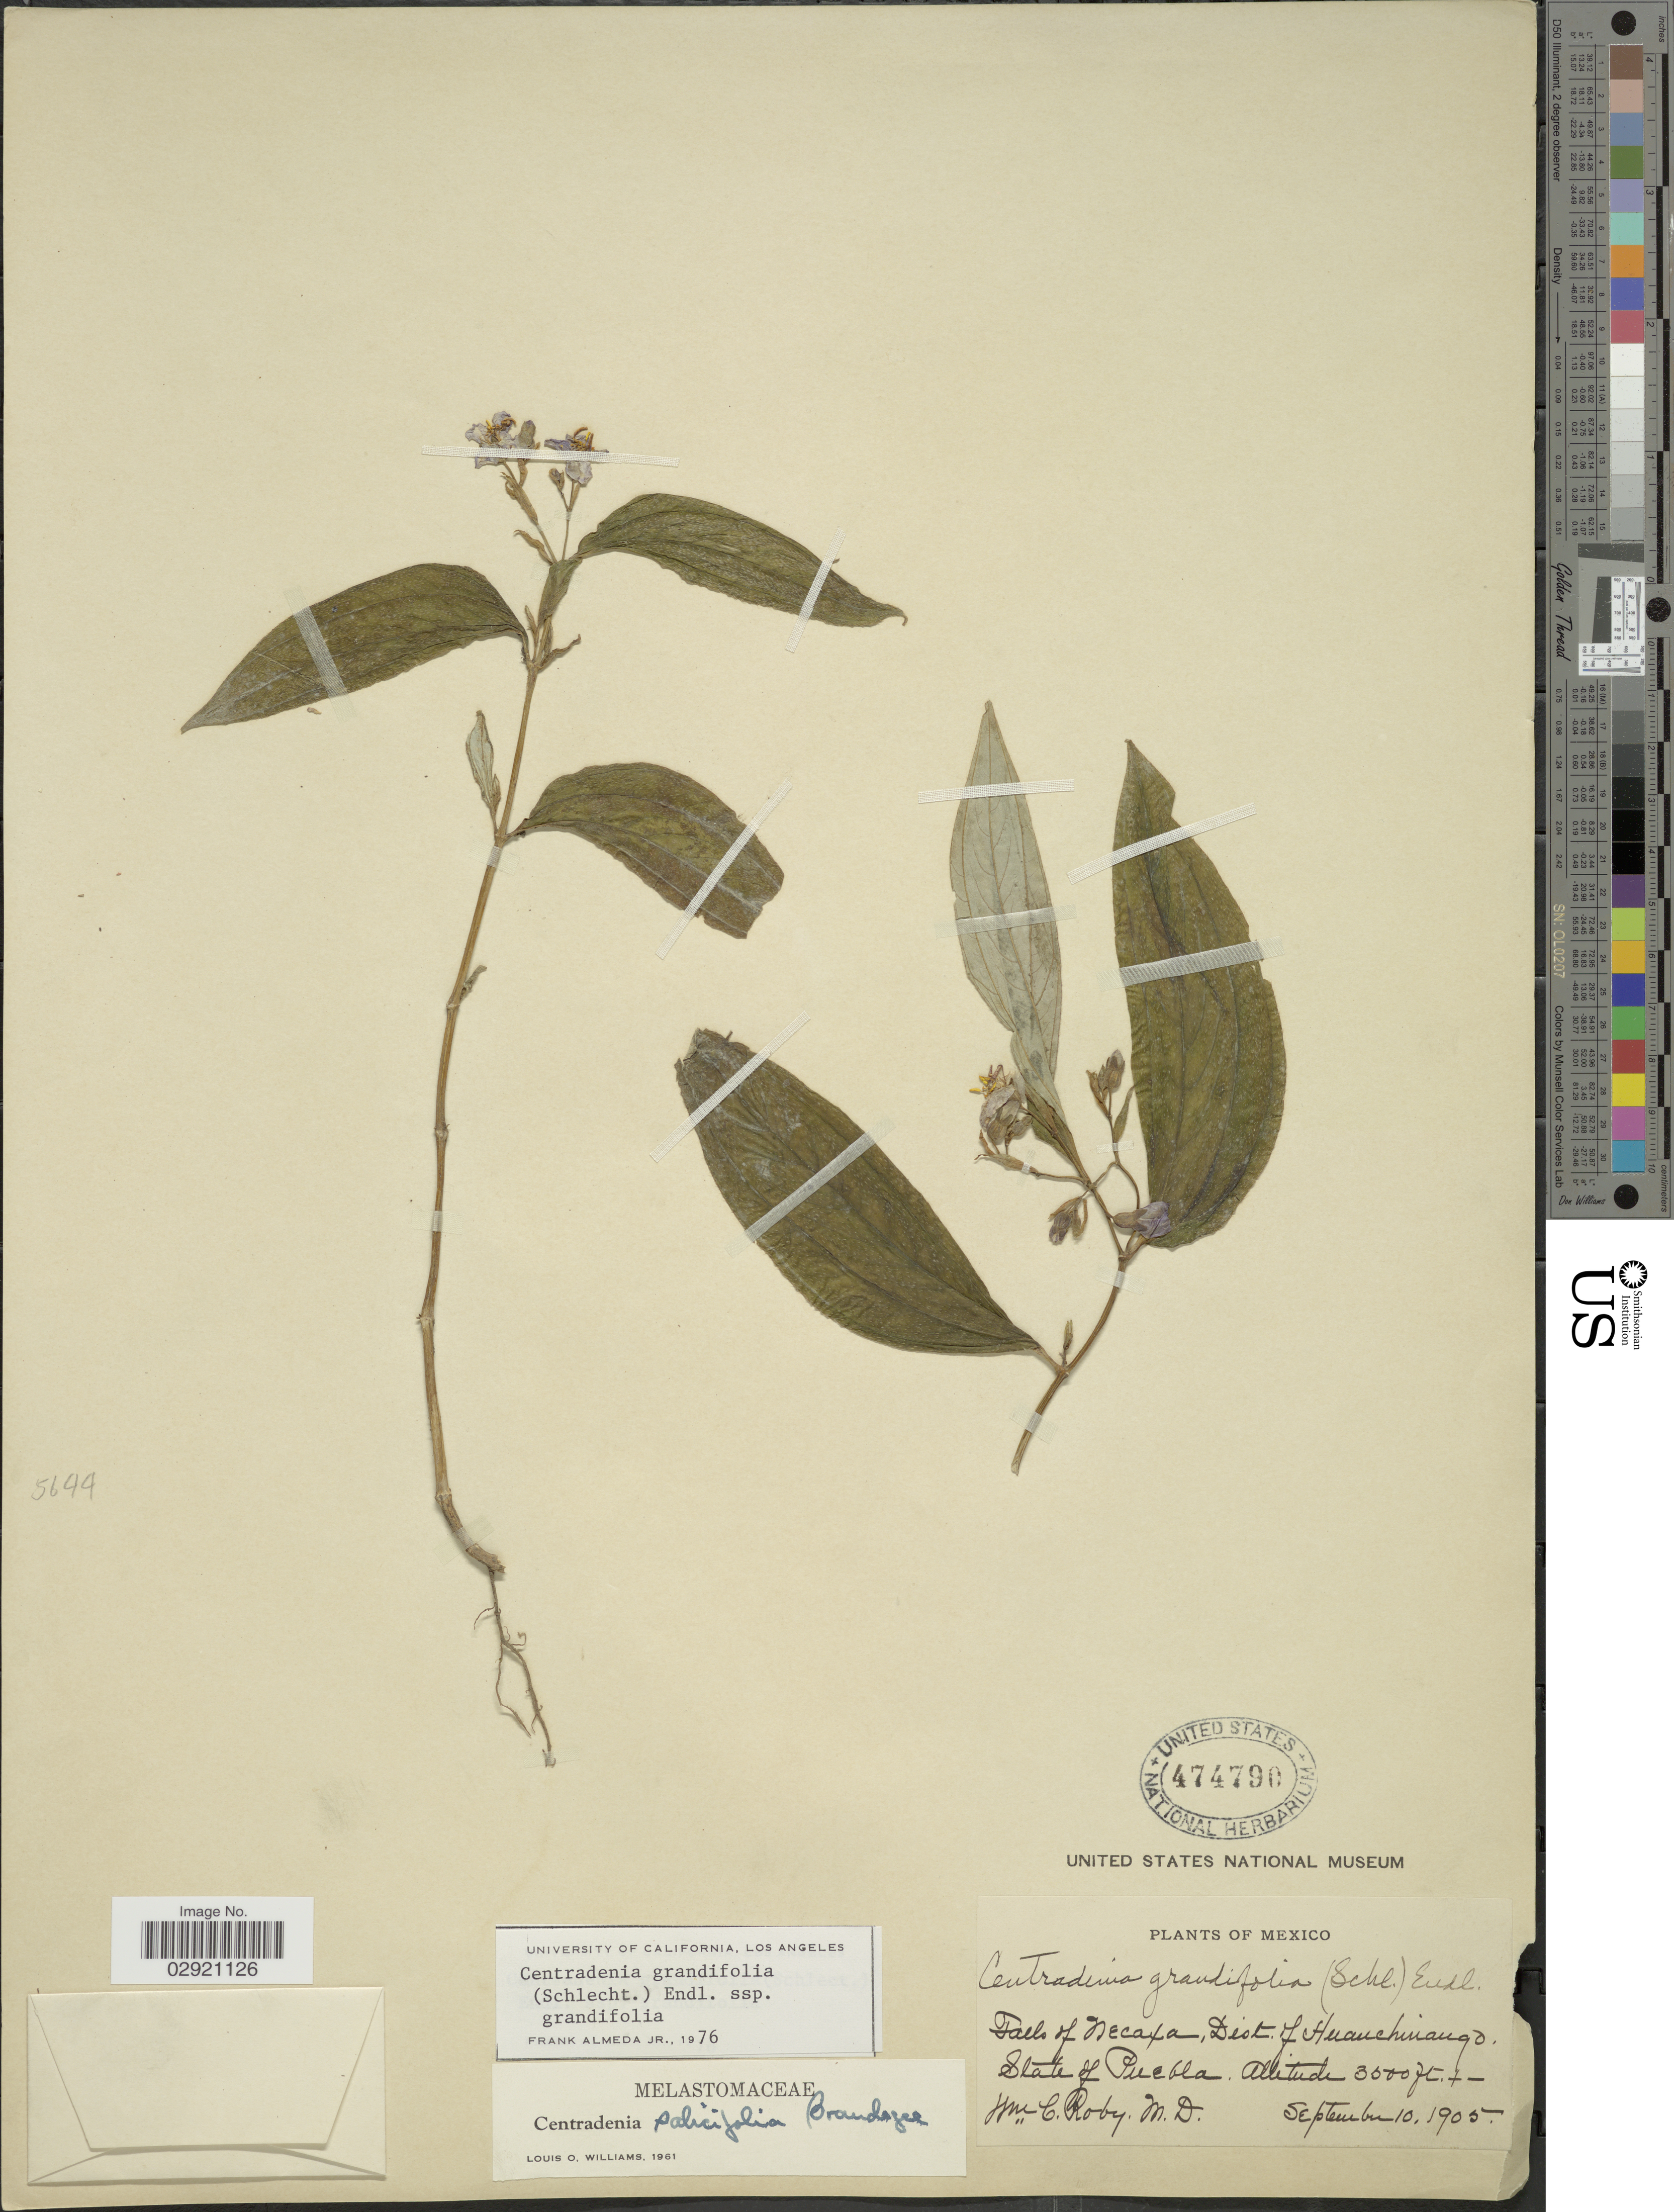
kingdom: Plantae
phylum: Tracheophyta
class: Magnoliopsida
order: Myrtales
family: Melastomataceae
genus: Centradenia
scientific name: Centradenia grandifolia subsp. grandifolia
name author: (Schltdl.) Endl.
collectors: W. Roby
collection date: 1905-09-10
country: Mexico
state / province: Puebla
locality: Falls of Necaxa, Dist. of Huauchinango.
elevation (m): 1067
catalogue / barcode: US 474790